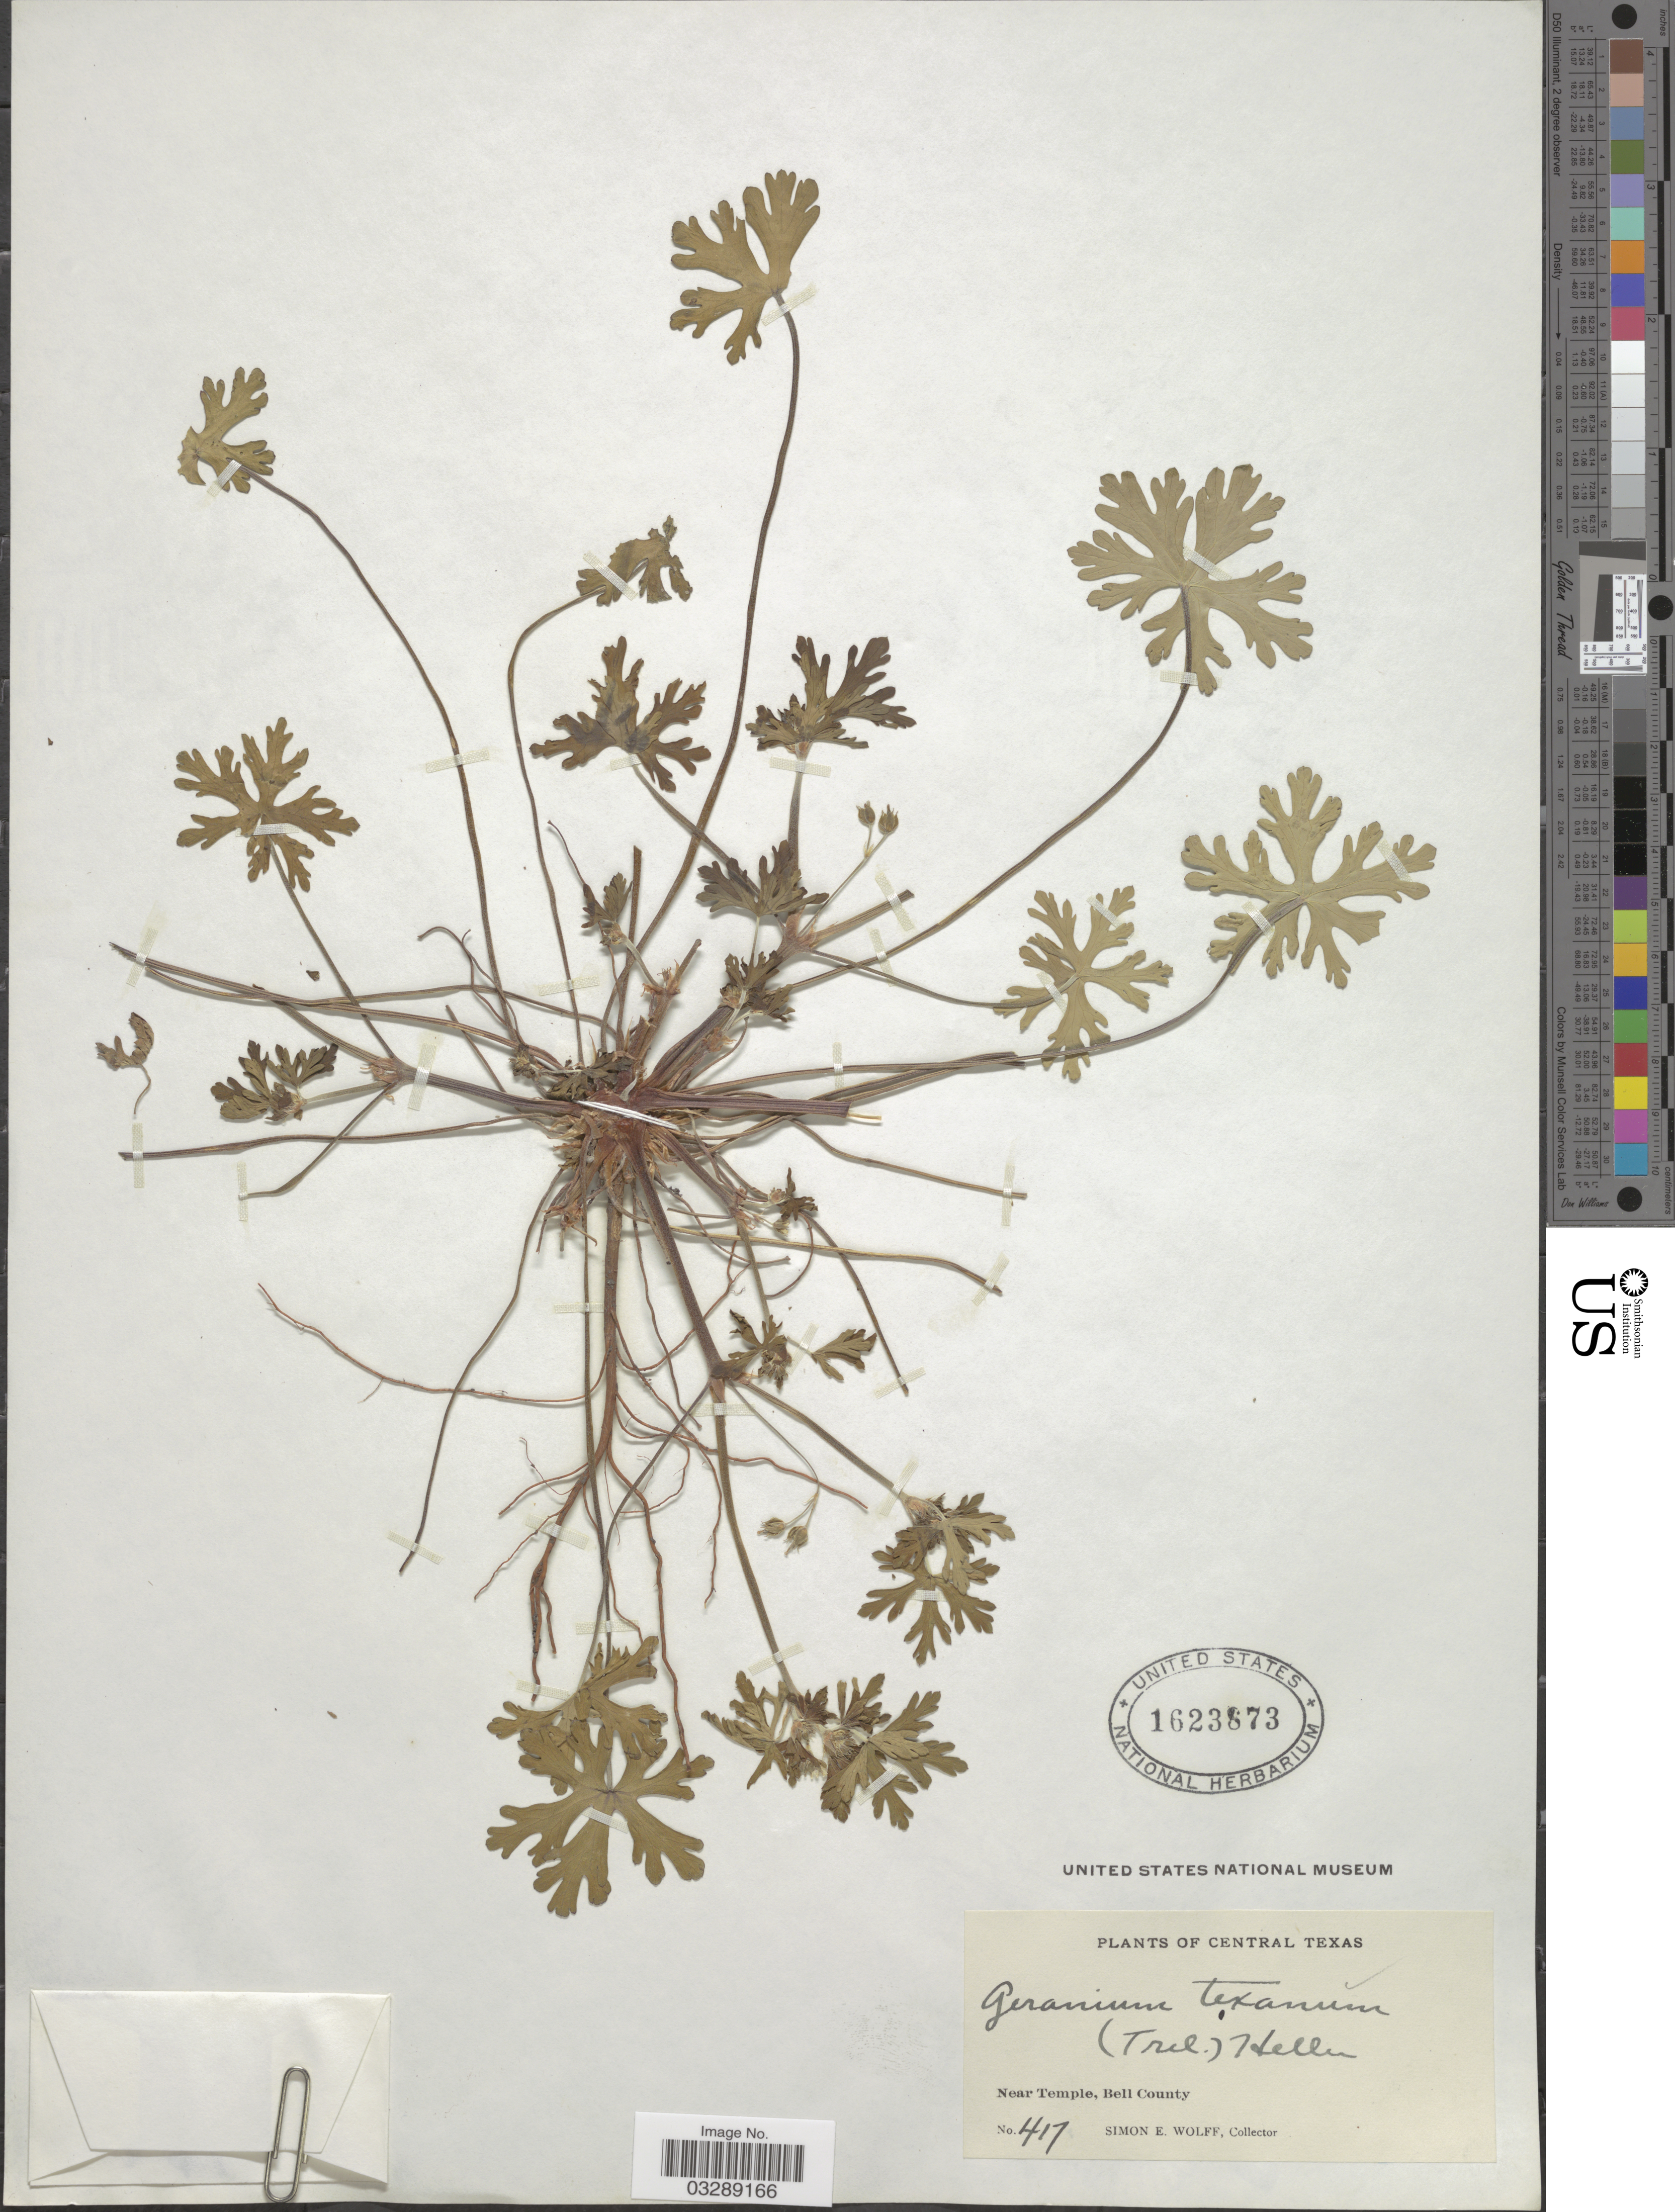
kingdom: Plantae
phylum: Tracheophyta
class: Magnoliopsida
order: Geraniales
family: Geraniaceae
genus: Geranium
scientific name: Geranium texanum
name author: (Trel.) A. Heller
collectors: S. E. Wolff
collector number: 417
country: United States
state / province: Texas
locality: Central Texas. Near Temple, Bell County.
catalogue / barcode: US 1623873